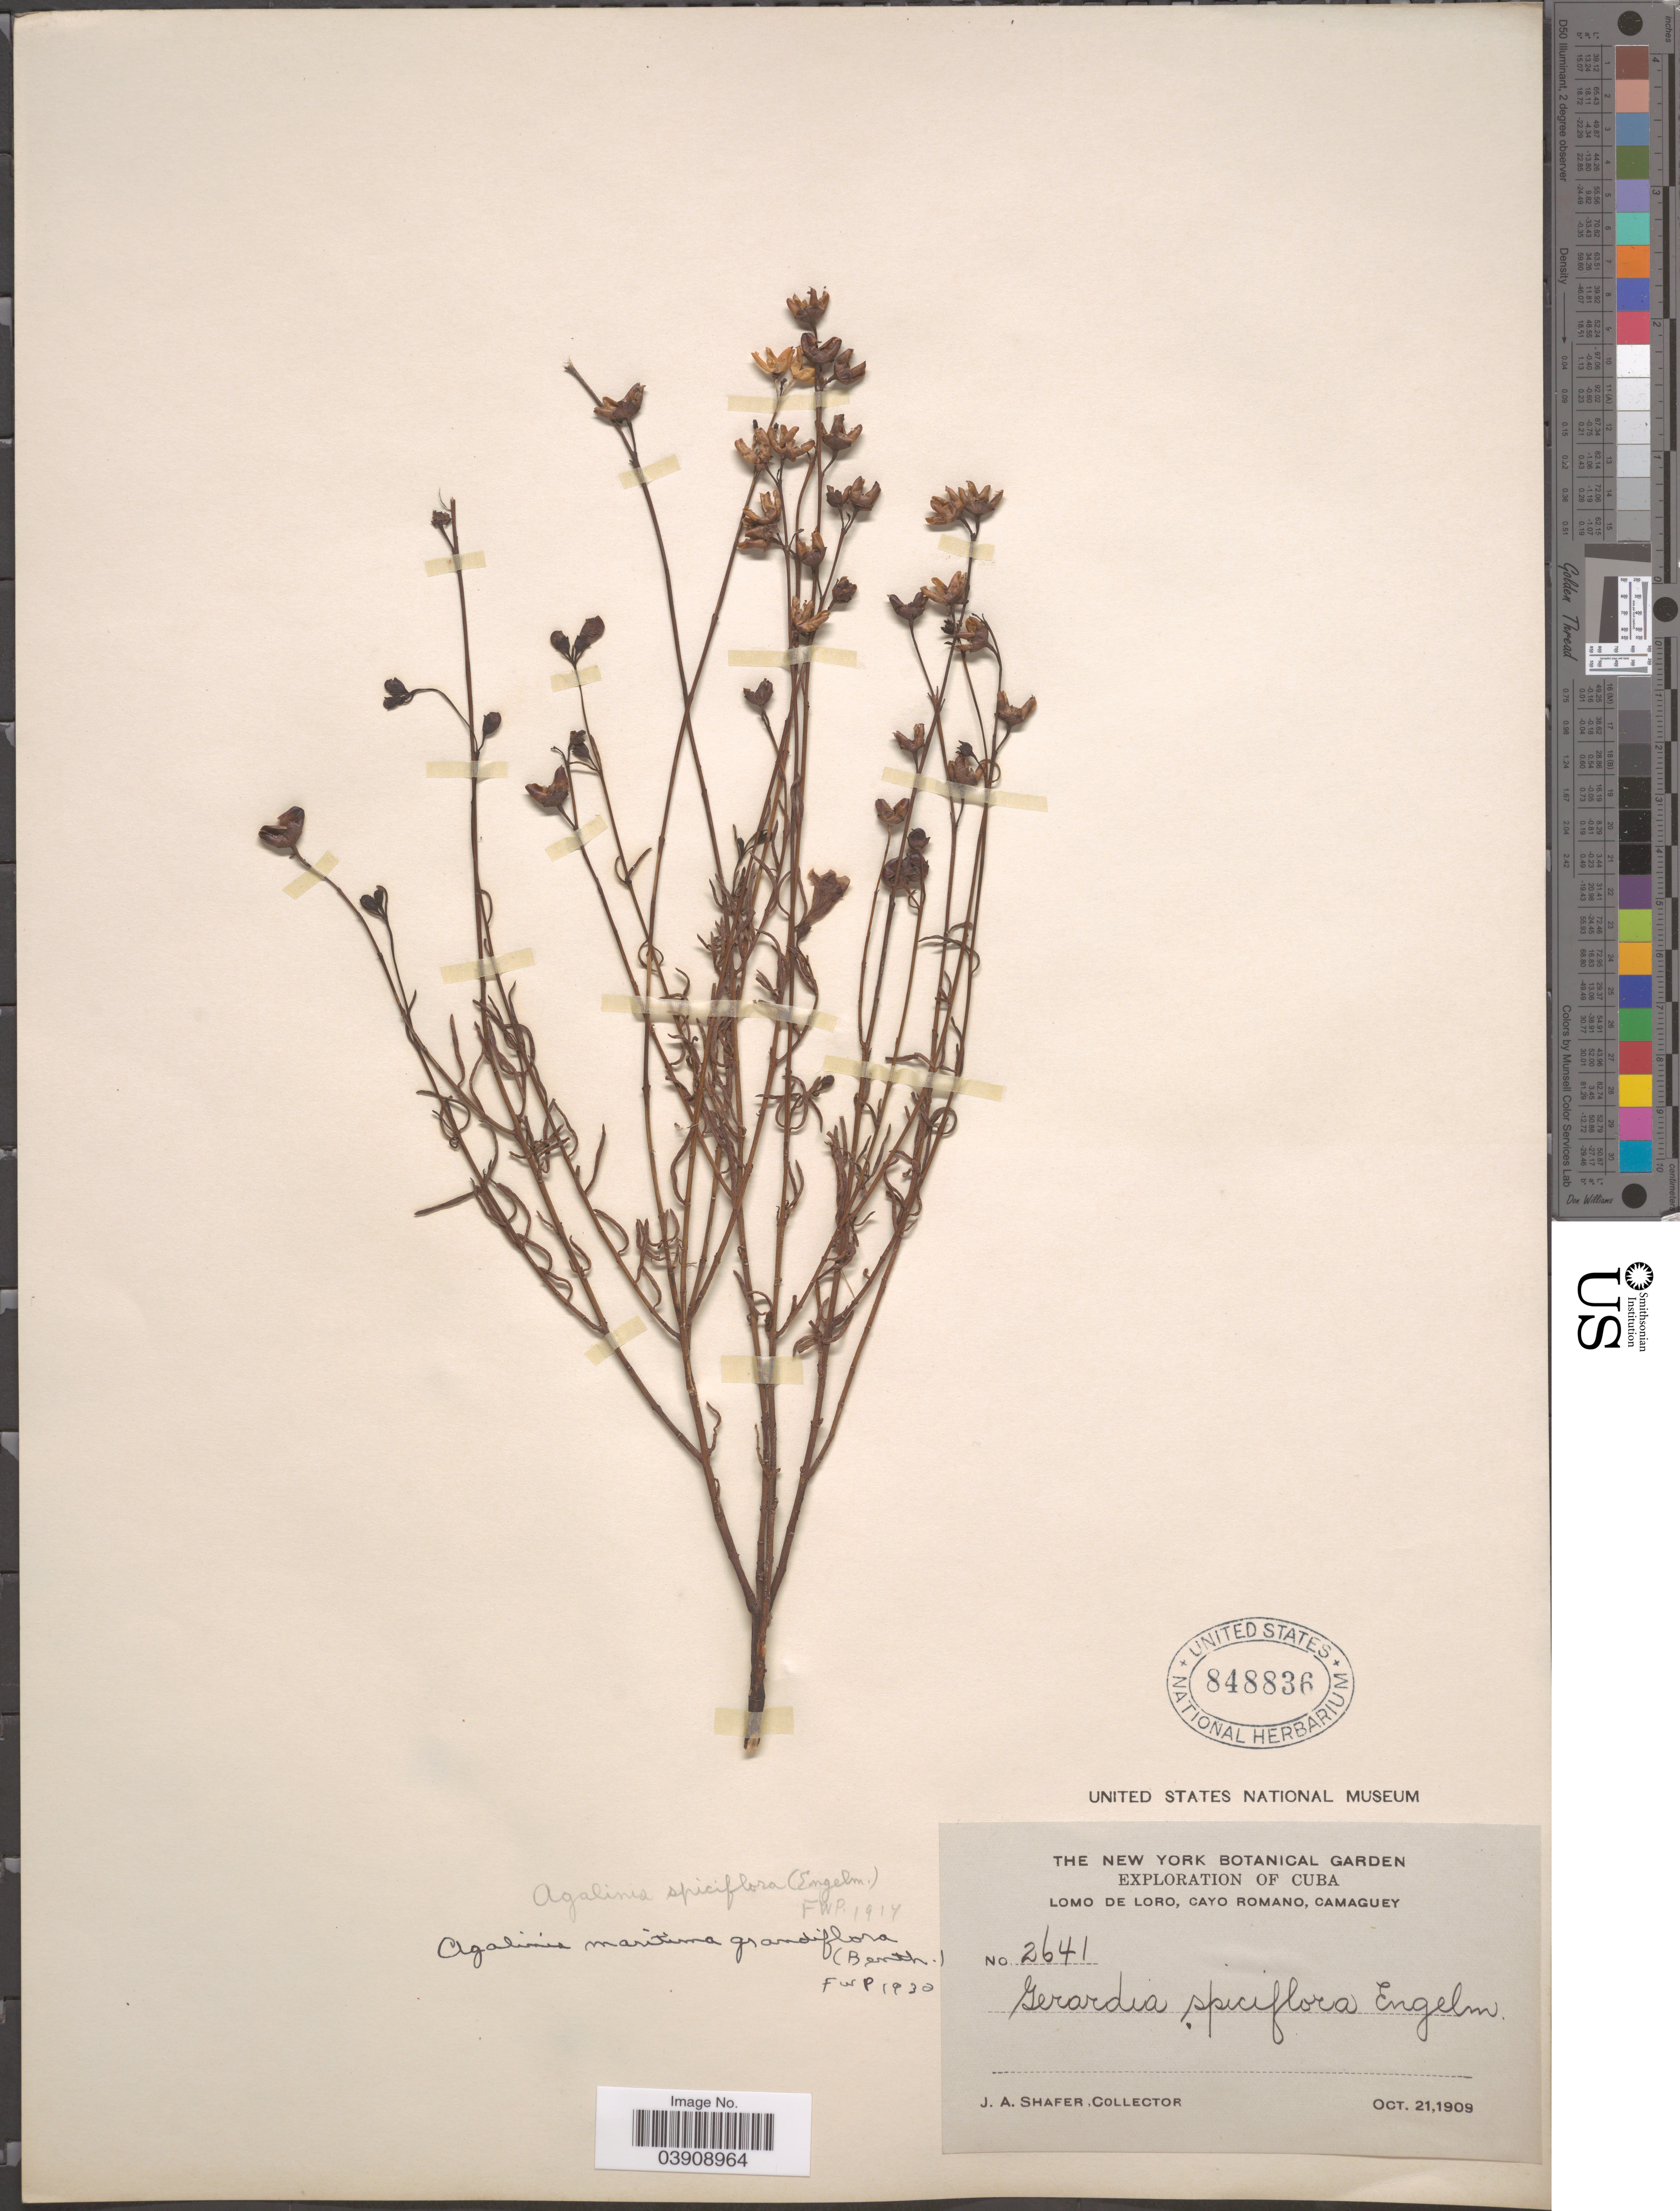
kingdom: Plantae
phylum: Tracheophyta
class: Magnoliopsida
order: Lamiales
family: Orobanchaceae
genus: Agalinis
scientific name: Agalinis maritima var. grandiflora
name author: (Benth.) Pennell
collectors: J. A. Shafer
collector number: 2641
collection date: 1909-10-21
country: Cuba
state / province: Camagüey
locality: Lomo de Loro, Cayo Romano.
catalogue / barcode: US 848836